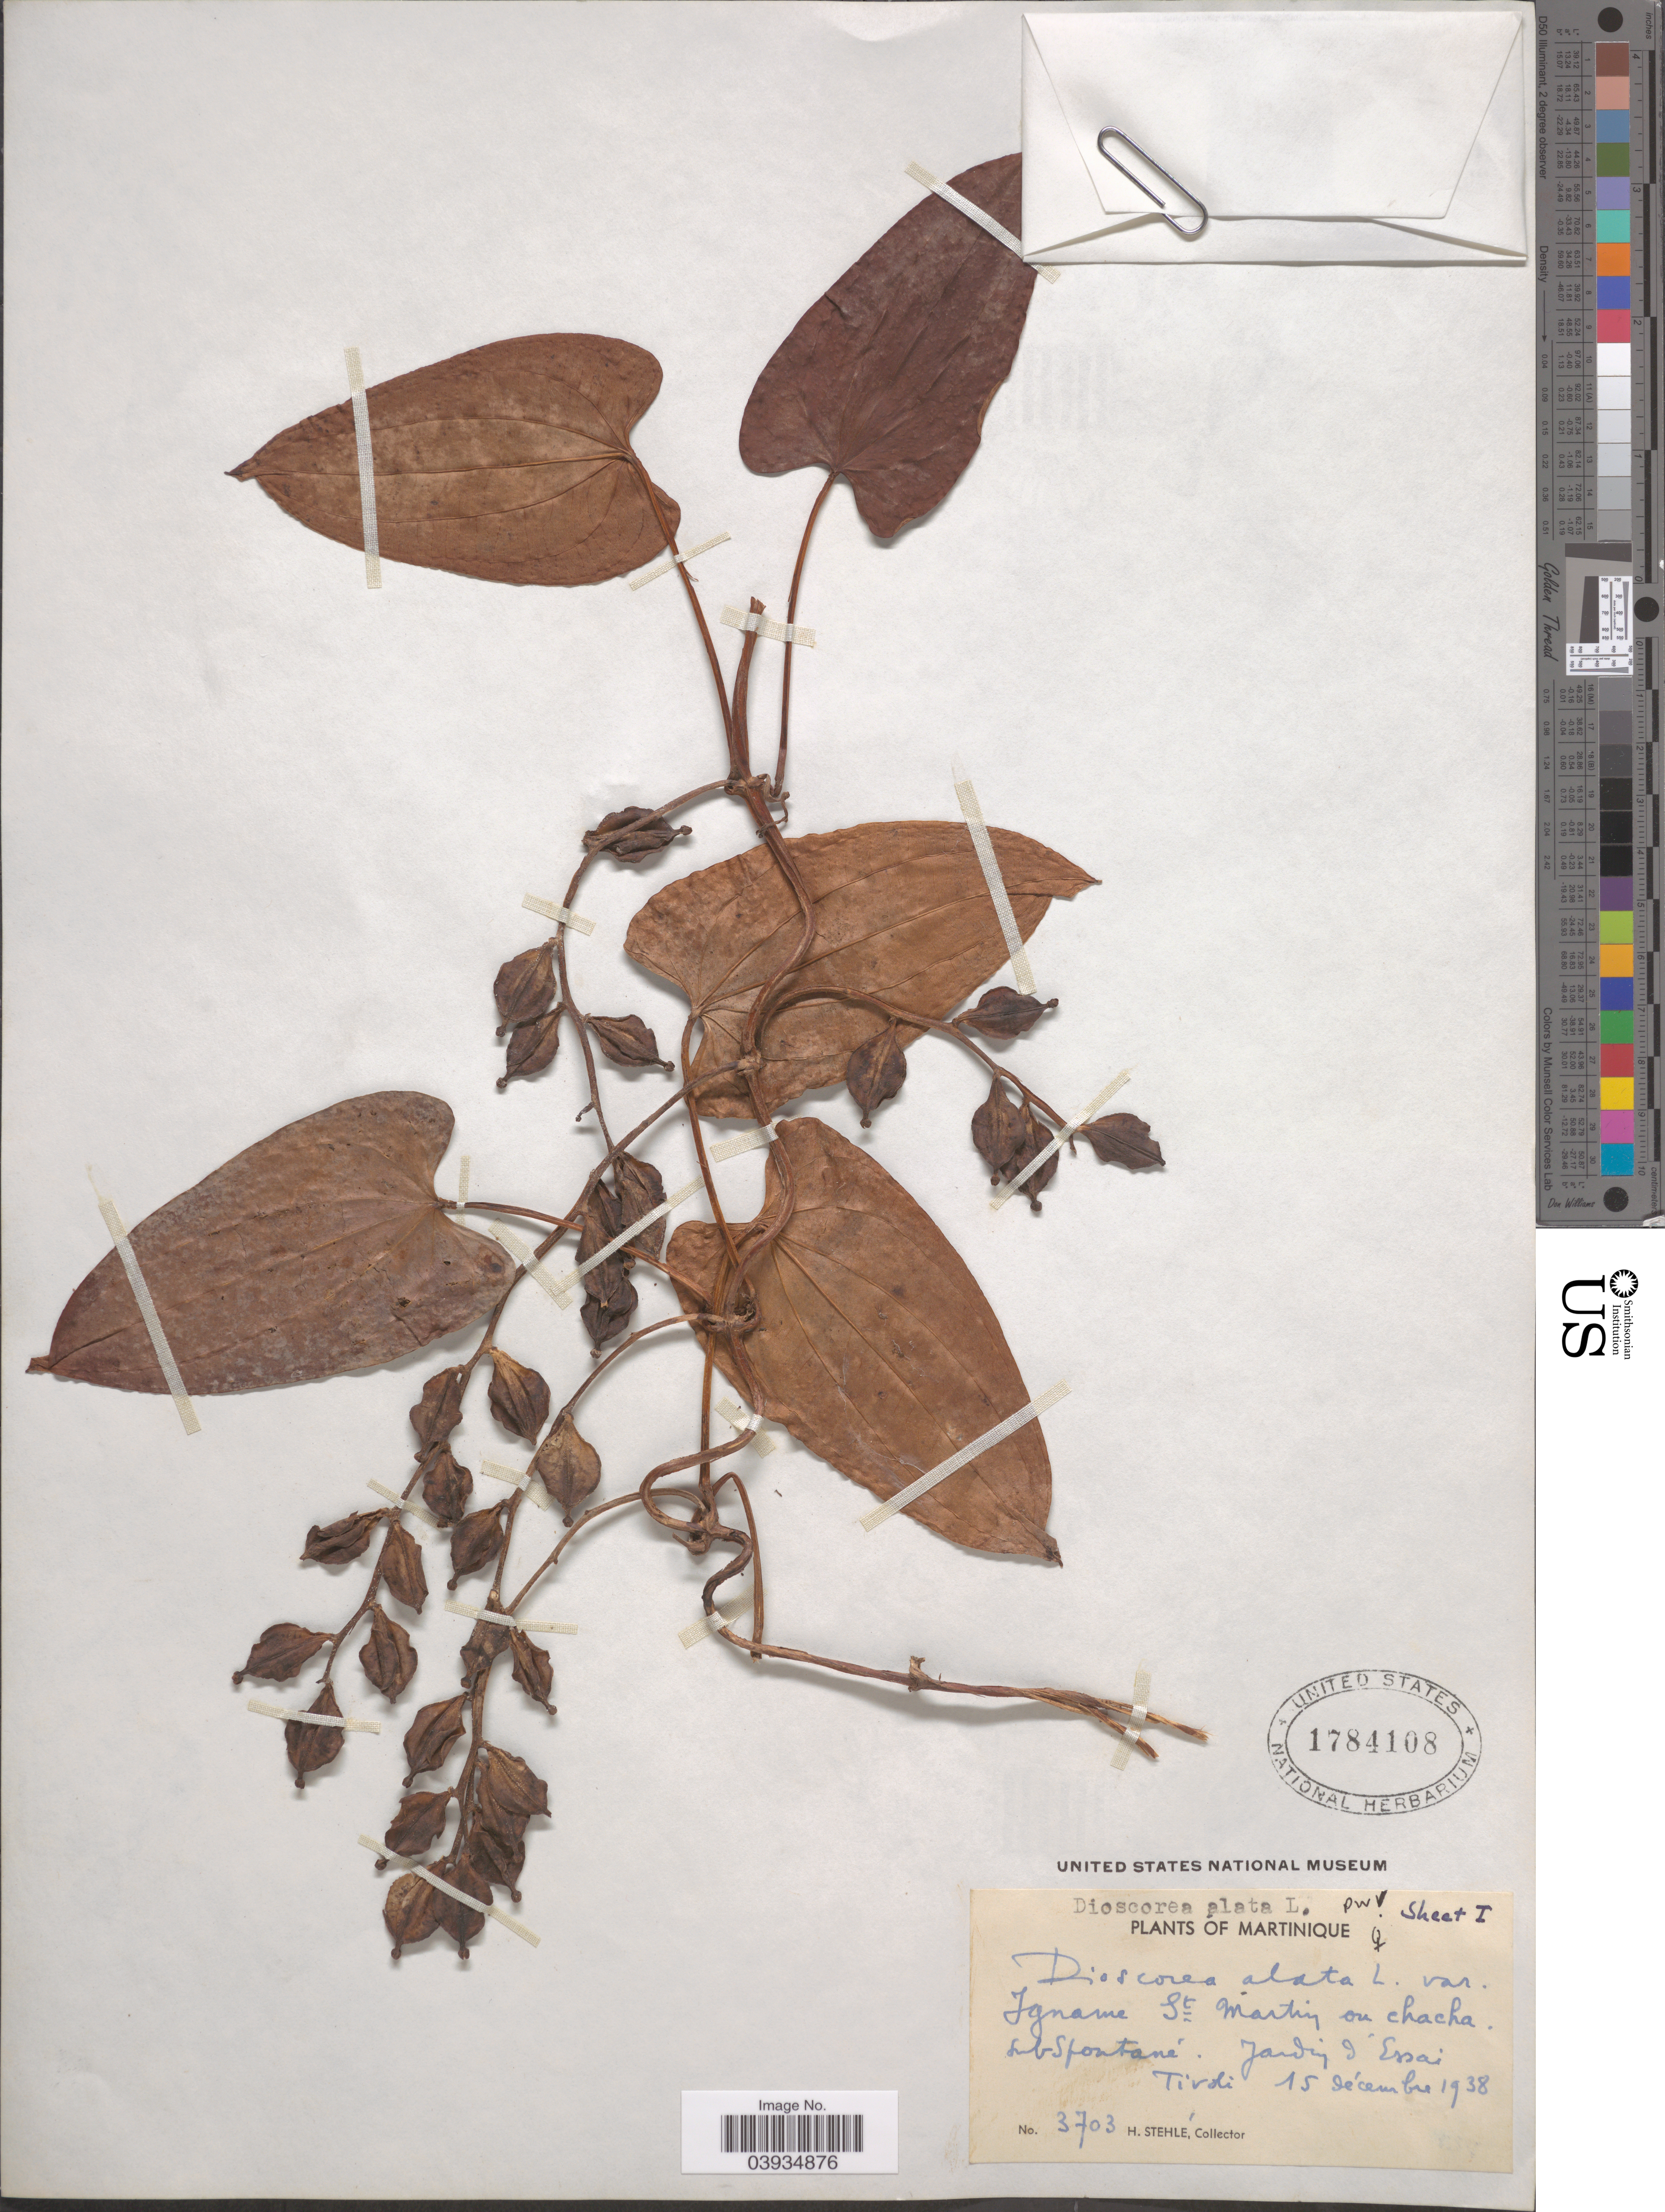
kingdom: Plantae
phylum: Tracheophyta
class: Liliopsida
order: Dioscoreales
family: Dioscoreaceae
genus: Dioscorea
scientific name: Dioscorea alata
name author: L.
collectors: H. Stehlé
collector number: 3703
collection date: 1938-12-15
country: Martinique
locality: Igname St Martin on chacha subspontané. Jardin d' Essai Tivole.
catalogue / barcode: US 1784108